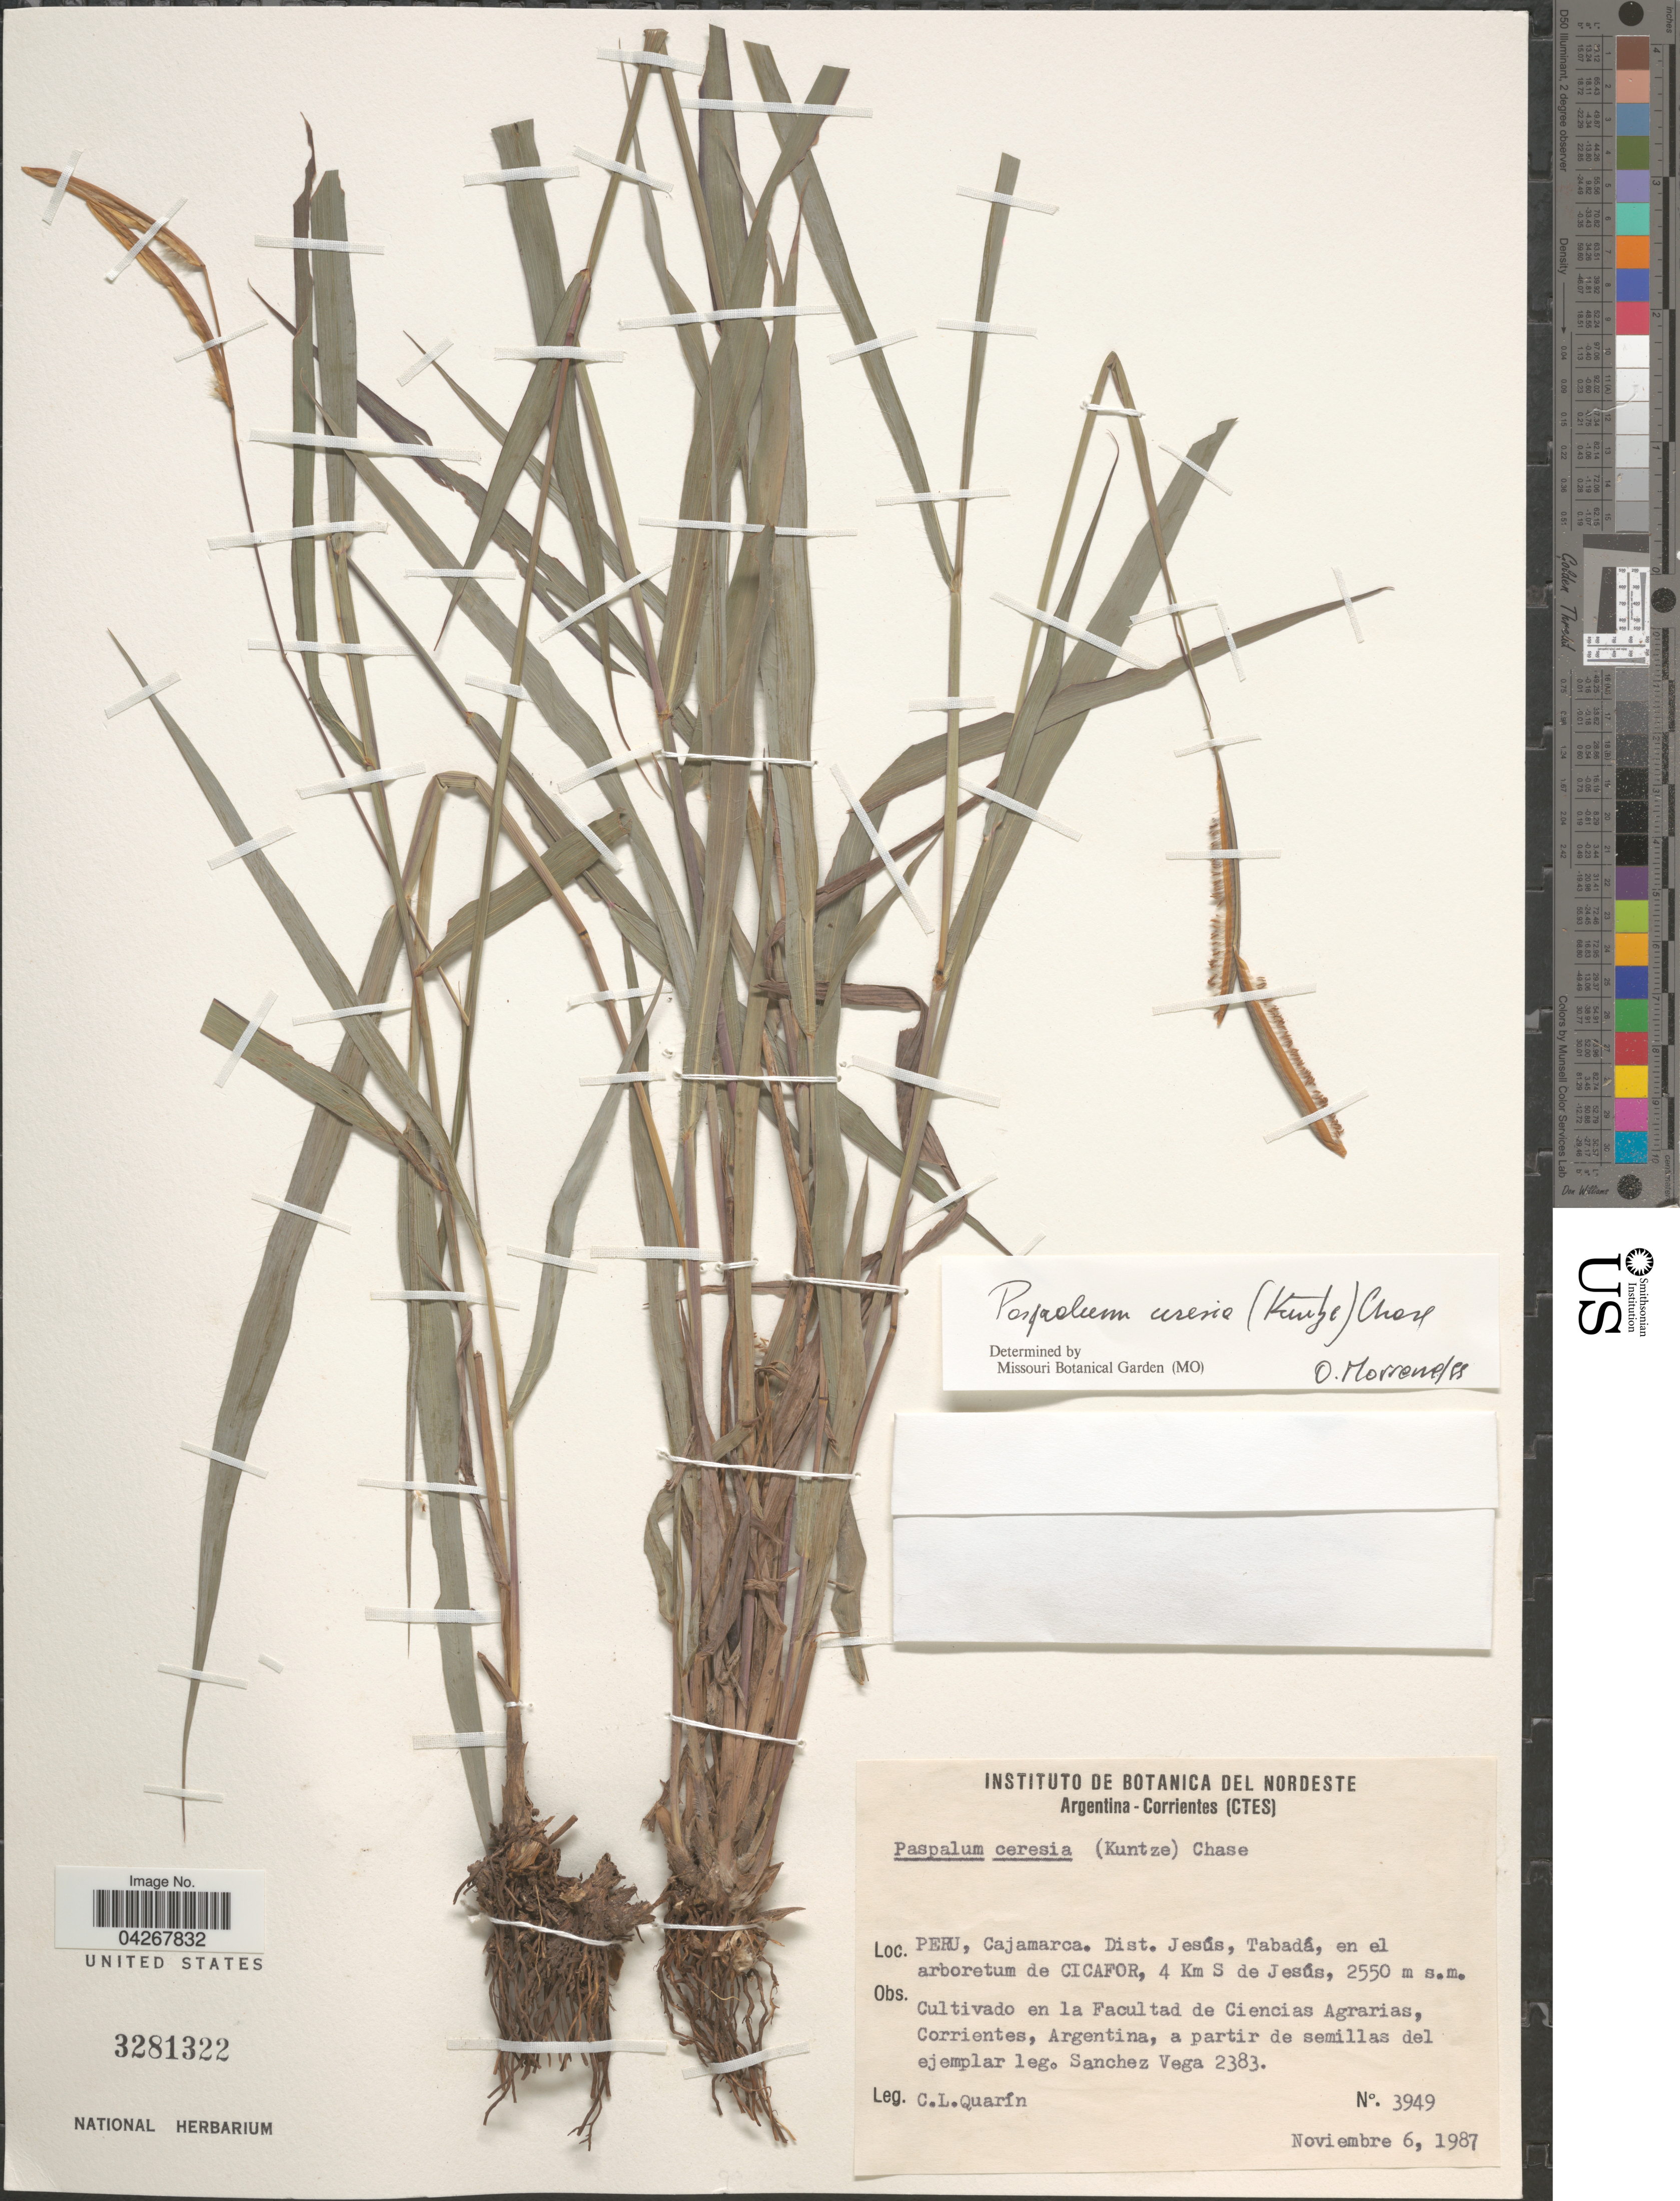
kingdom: Plantae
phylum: Tracheophyta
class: Liliopsida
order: Poales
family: Poaceae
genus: Paspalum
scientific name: Paspalum ceresia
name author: (Kuntze) Chase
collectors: C. Quarin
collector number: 3949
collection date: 1987-11-06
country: Peru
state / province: Cajamarca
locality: Cajamarca. Dist. Jesús, Tabadá, en el arboretum de Cicafor, 4 Km S de Jesús.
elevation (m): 2550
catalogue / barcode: US 3281322